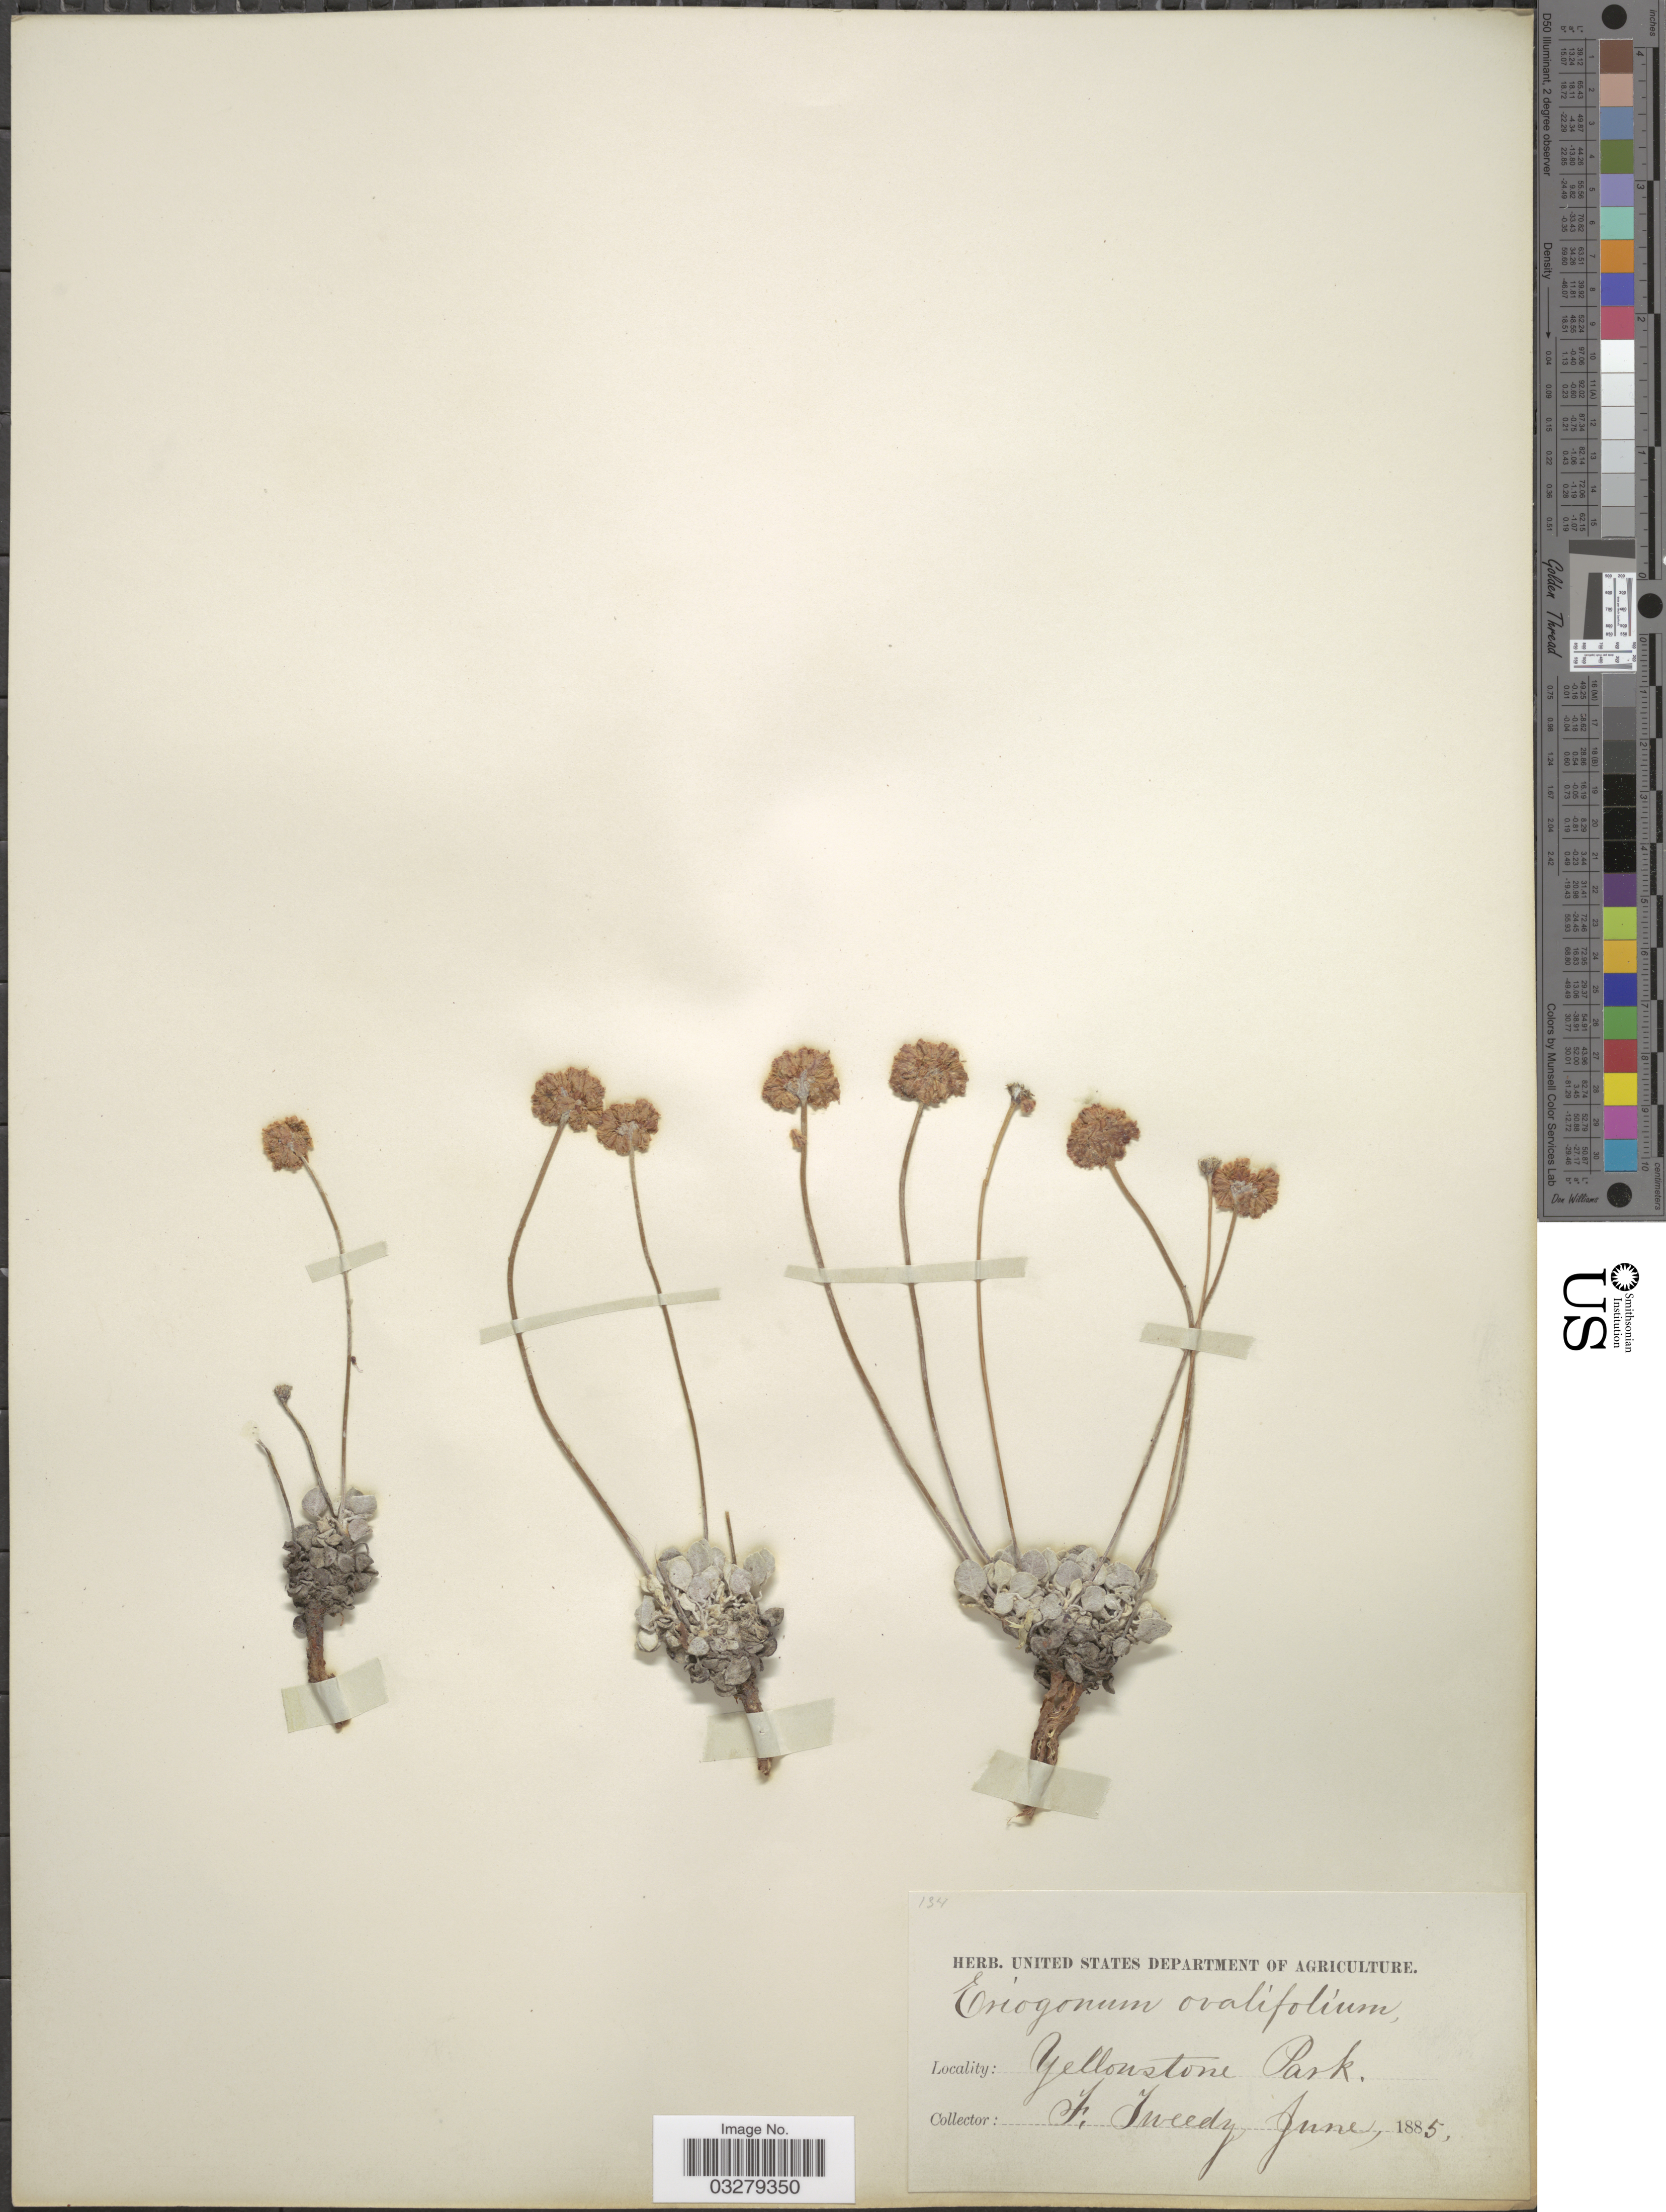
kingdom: Plantae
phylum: Tracheophyta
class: Magnoliopsida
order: Caryophyllales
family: Polygonaceae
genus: Eriogonum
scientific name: Eriogonum ovalifolium var. depressum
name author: Blank.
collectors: F. Tweedy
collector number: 134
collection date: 1885-06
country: United States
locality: Yellowstone Park.